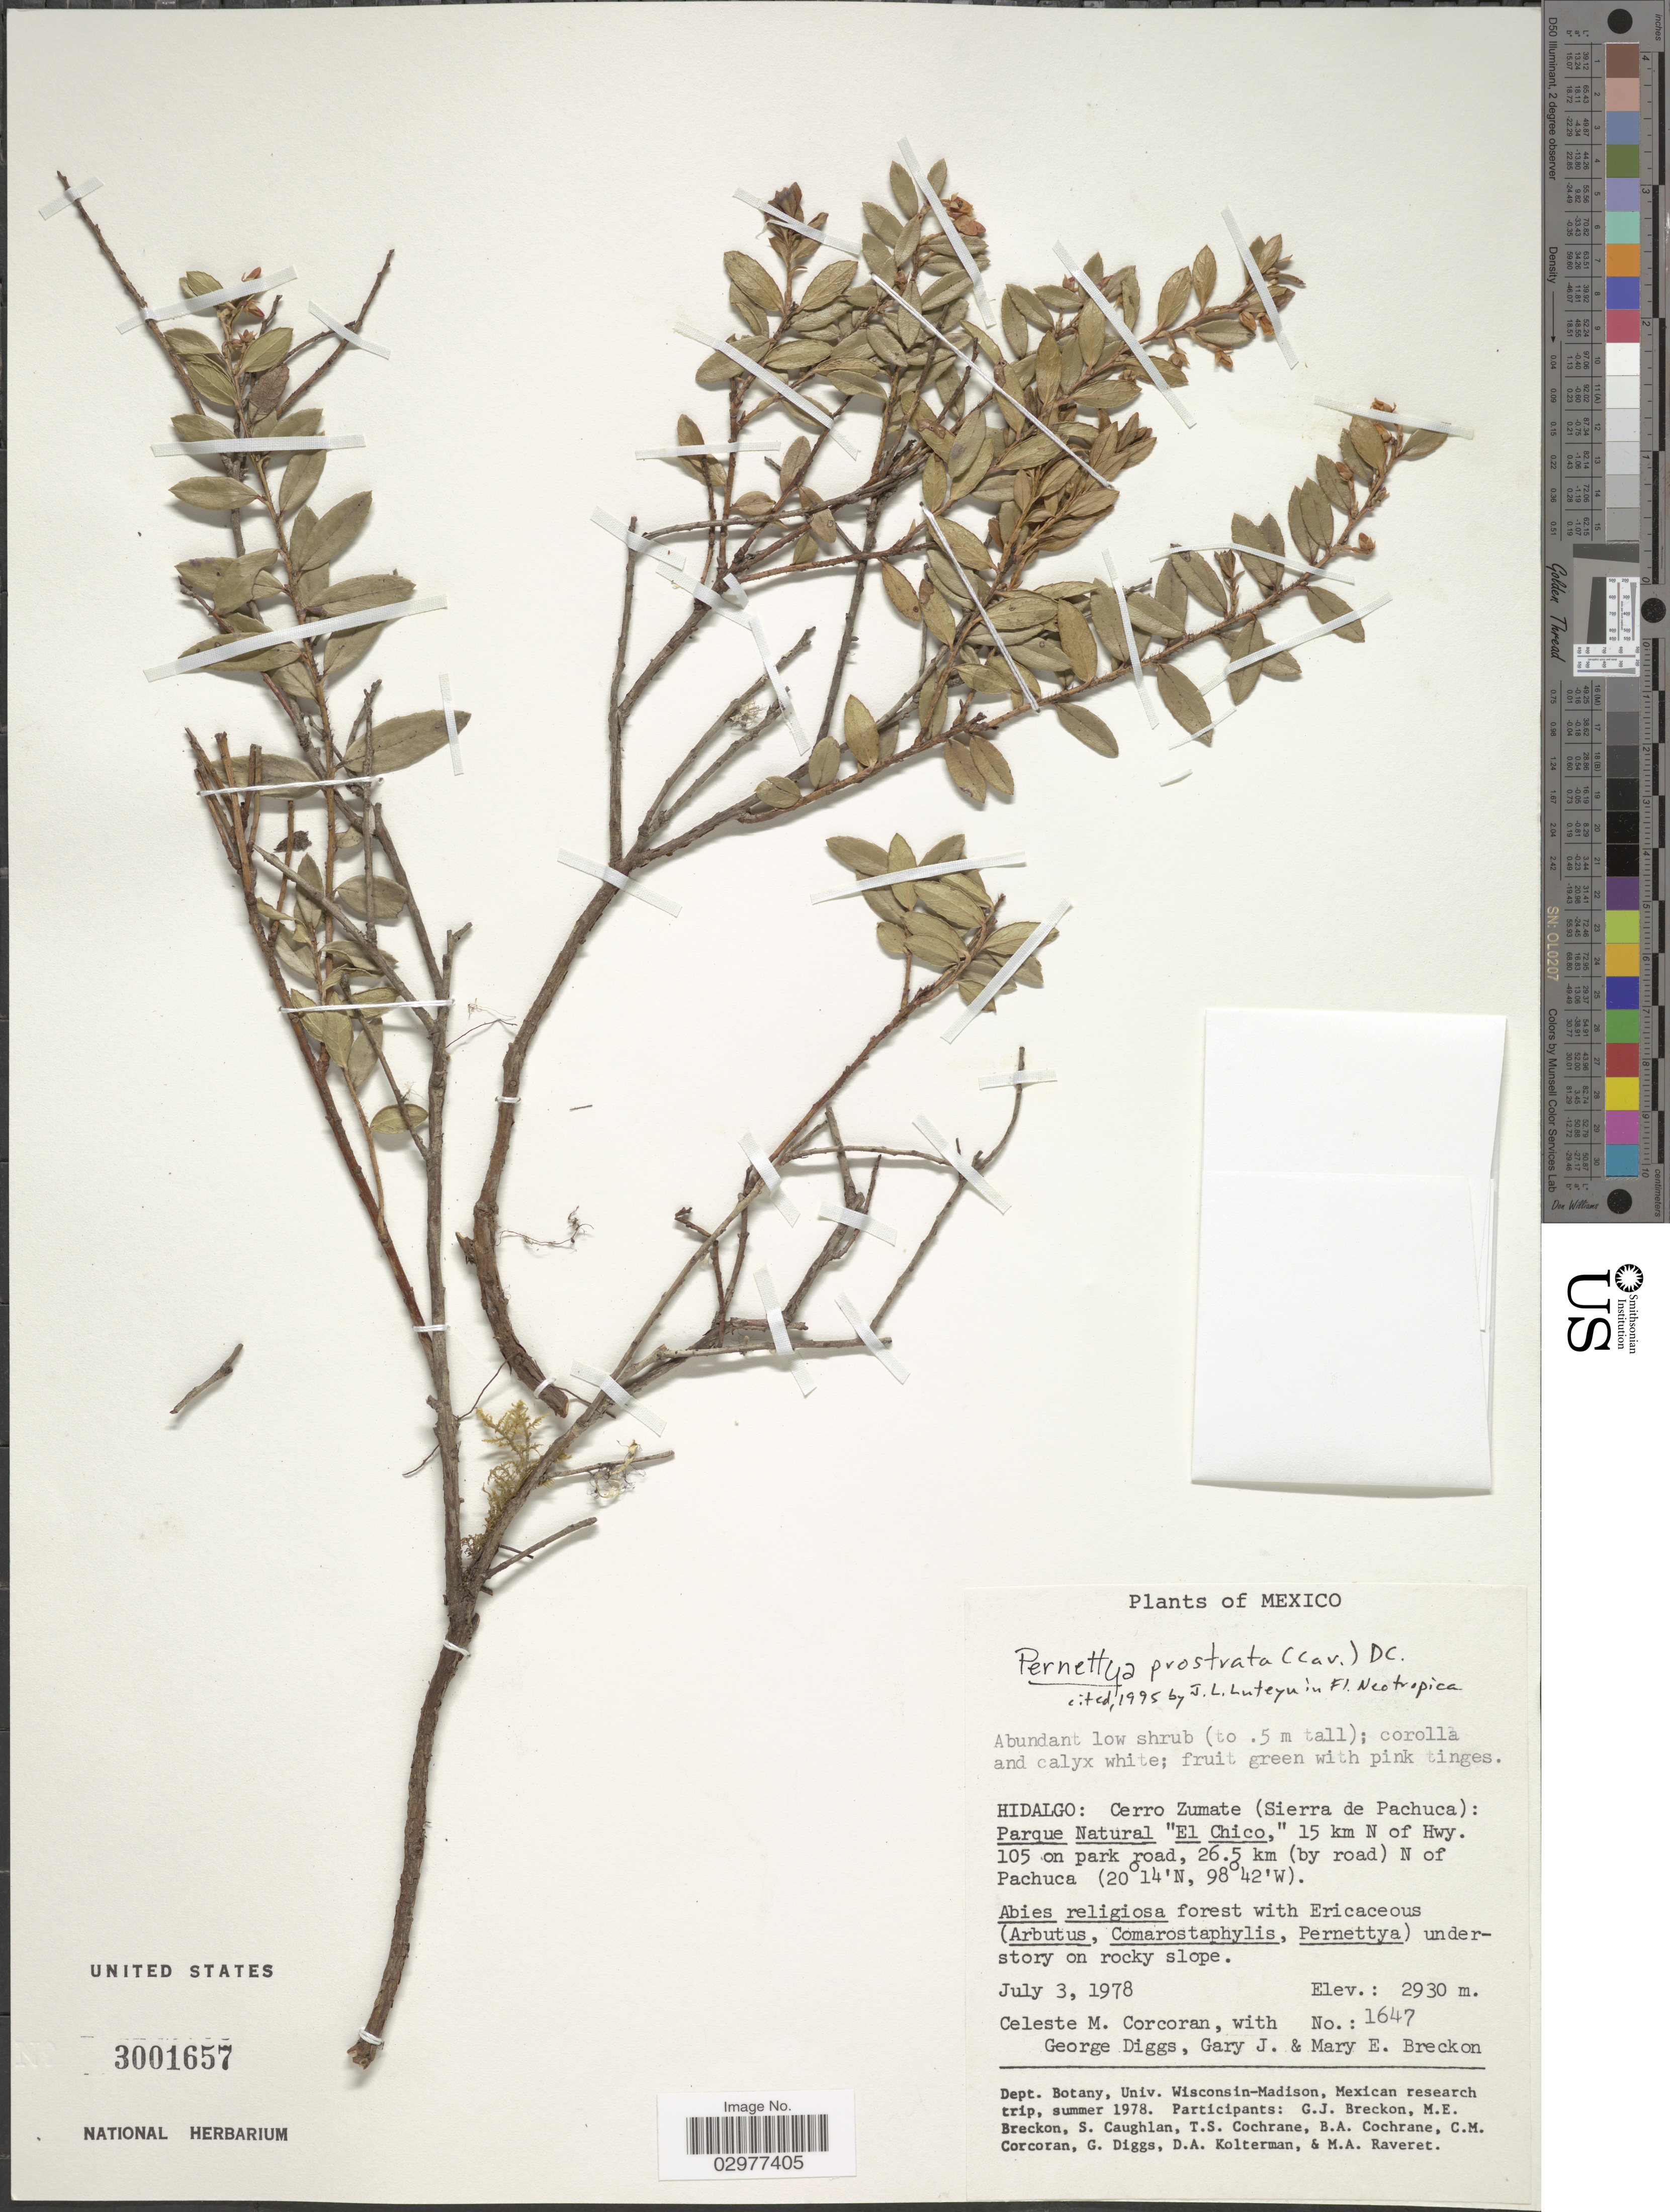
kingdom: Plantae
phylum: Tracheophyta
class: Magnoliopsida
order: Ericales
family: Ericaceae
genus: Pernettya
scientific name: Pernettya prostrata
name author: (Cav.) DC.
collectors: C. Corcoran, G. Diggs, G. J. Breckon & M. E. Breckon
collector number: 1647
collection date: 1978-07-03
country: Mexico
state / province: Hidalgo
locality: Cerro Zumate (Sierra de Pachuca): Parque Natural "El Chico", 15 km N of Hwy. 105 on Park road, 26.5 km (by road) N of Pachuca.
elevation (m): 2930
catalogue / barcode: US 3001657